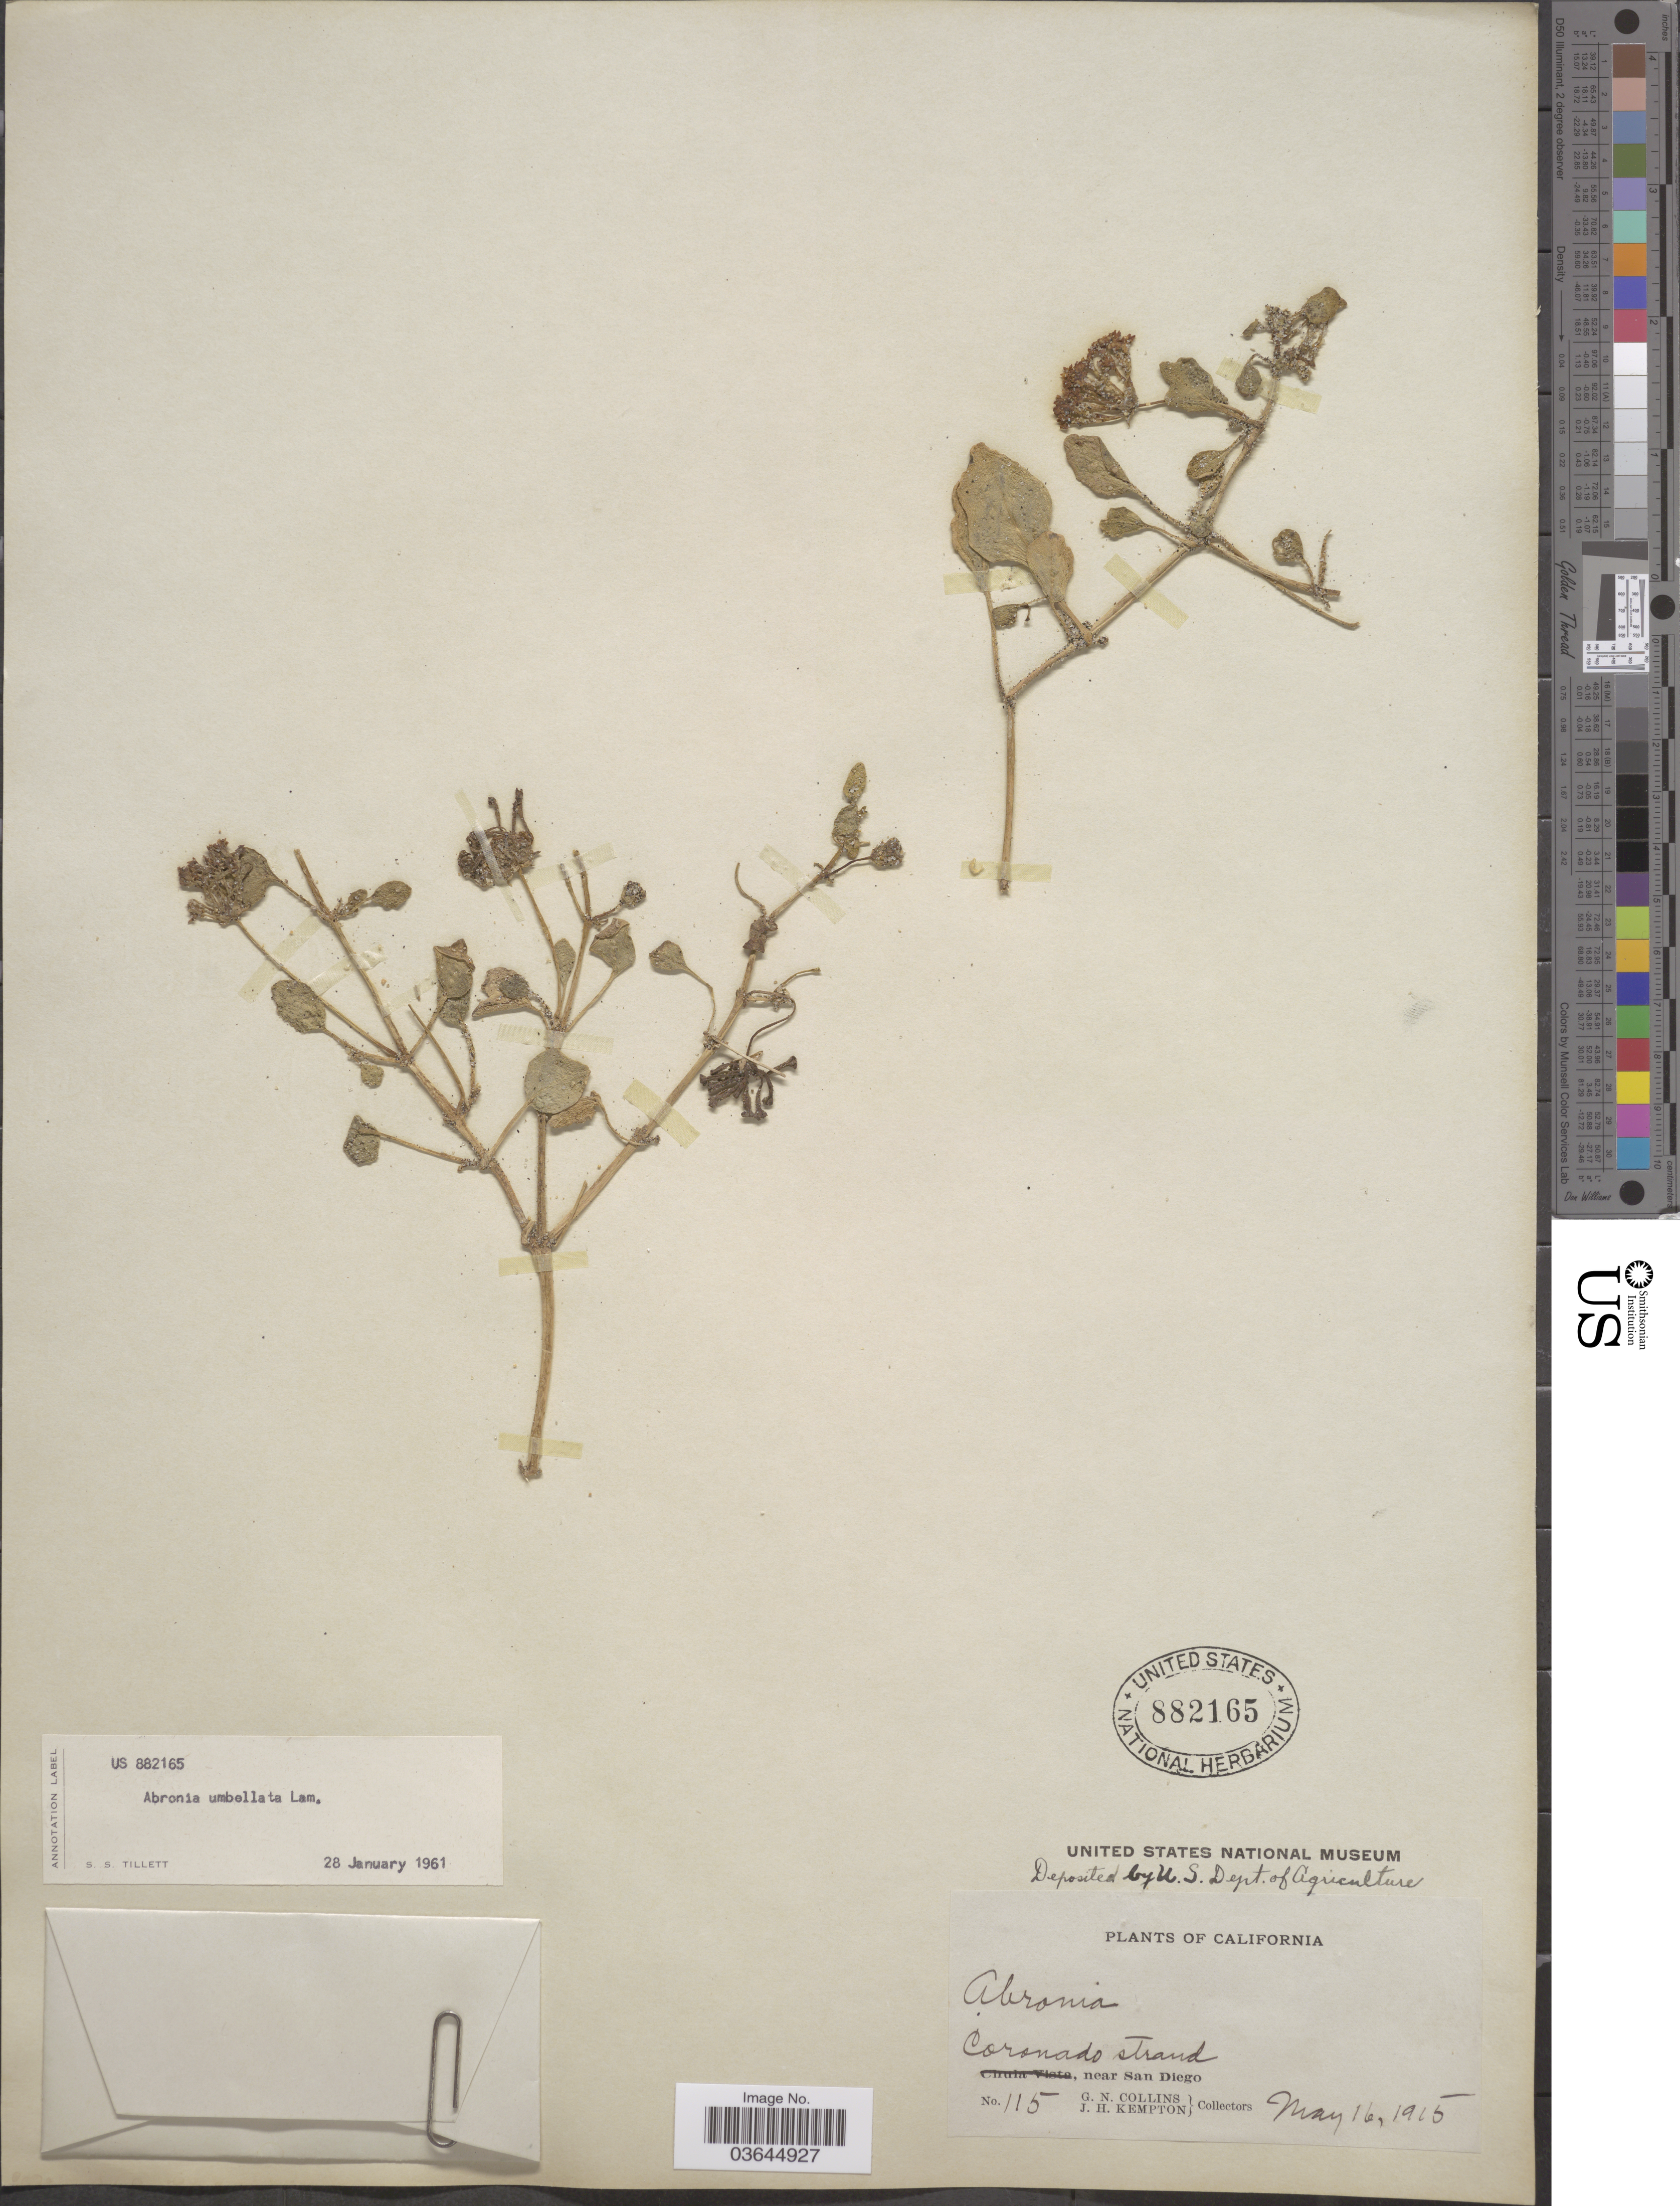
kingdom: Plantae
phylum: Tracheophyta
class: Magnoliopsida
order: Caryophyllales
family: Nyctaginaceae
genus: Abronia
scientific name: Abronia umbellata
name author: Lam.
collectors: G. Collins & J. H. Kempton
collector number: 115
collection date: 1915-05-16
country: United States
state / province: California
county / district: San Diego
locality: Coronado strand, near San Diego.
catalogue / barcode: US 882165